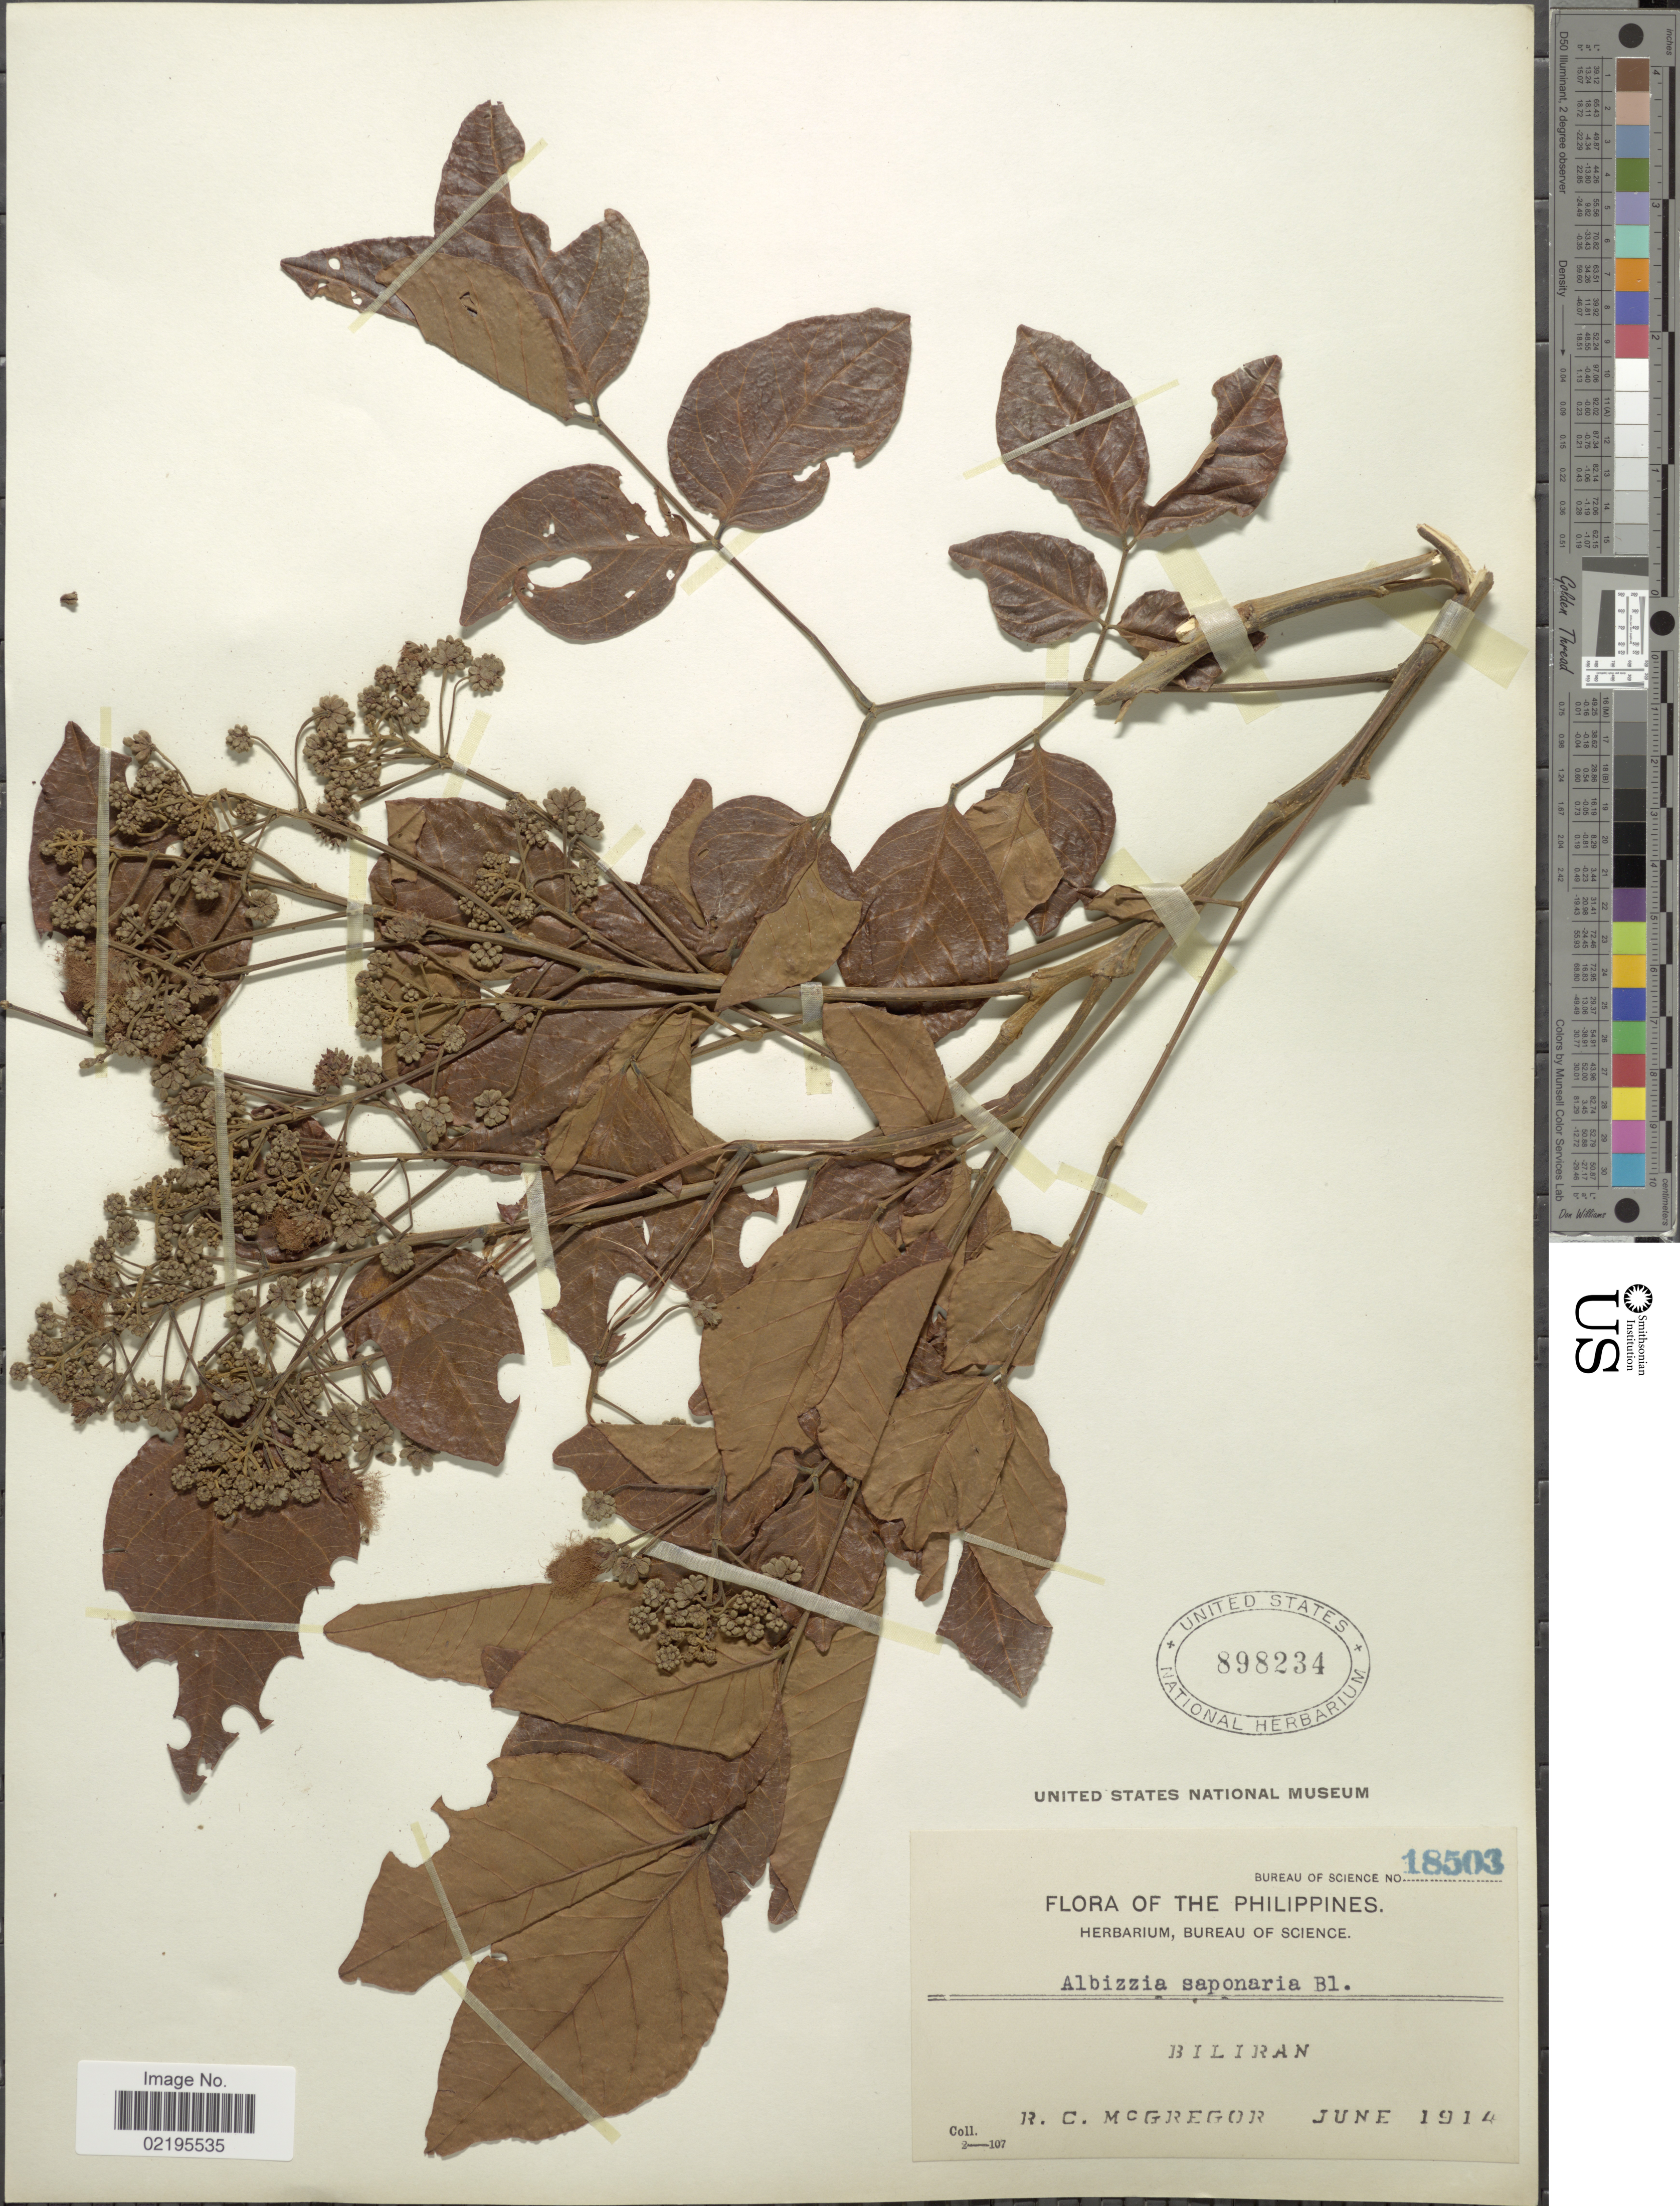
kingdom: Plantae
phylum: Tracheophyta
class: Magnoliopsida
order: Fabales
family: Fabaceae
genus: Albizia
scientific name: Albizia saponaria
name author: (Lour.) Blume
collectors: R. C. McGregor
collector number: Bureau of Science 18503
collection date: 1914-06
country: Philippines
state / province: Eastern Visayas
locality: Biliran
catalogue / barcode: US 898234